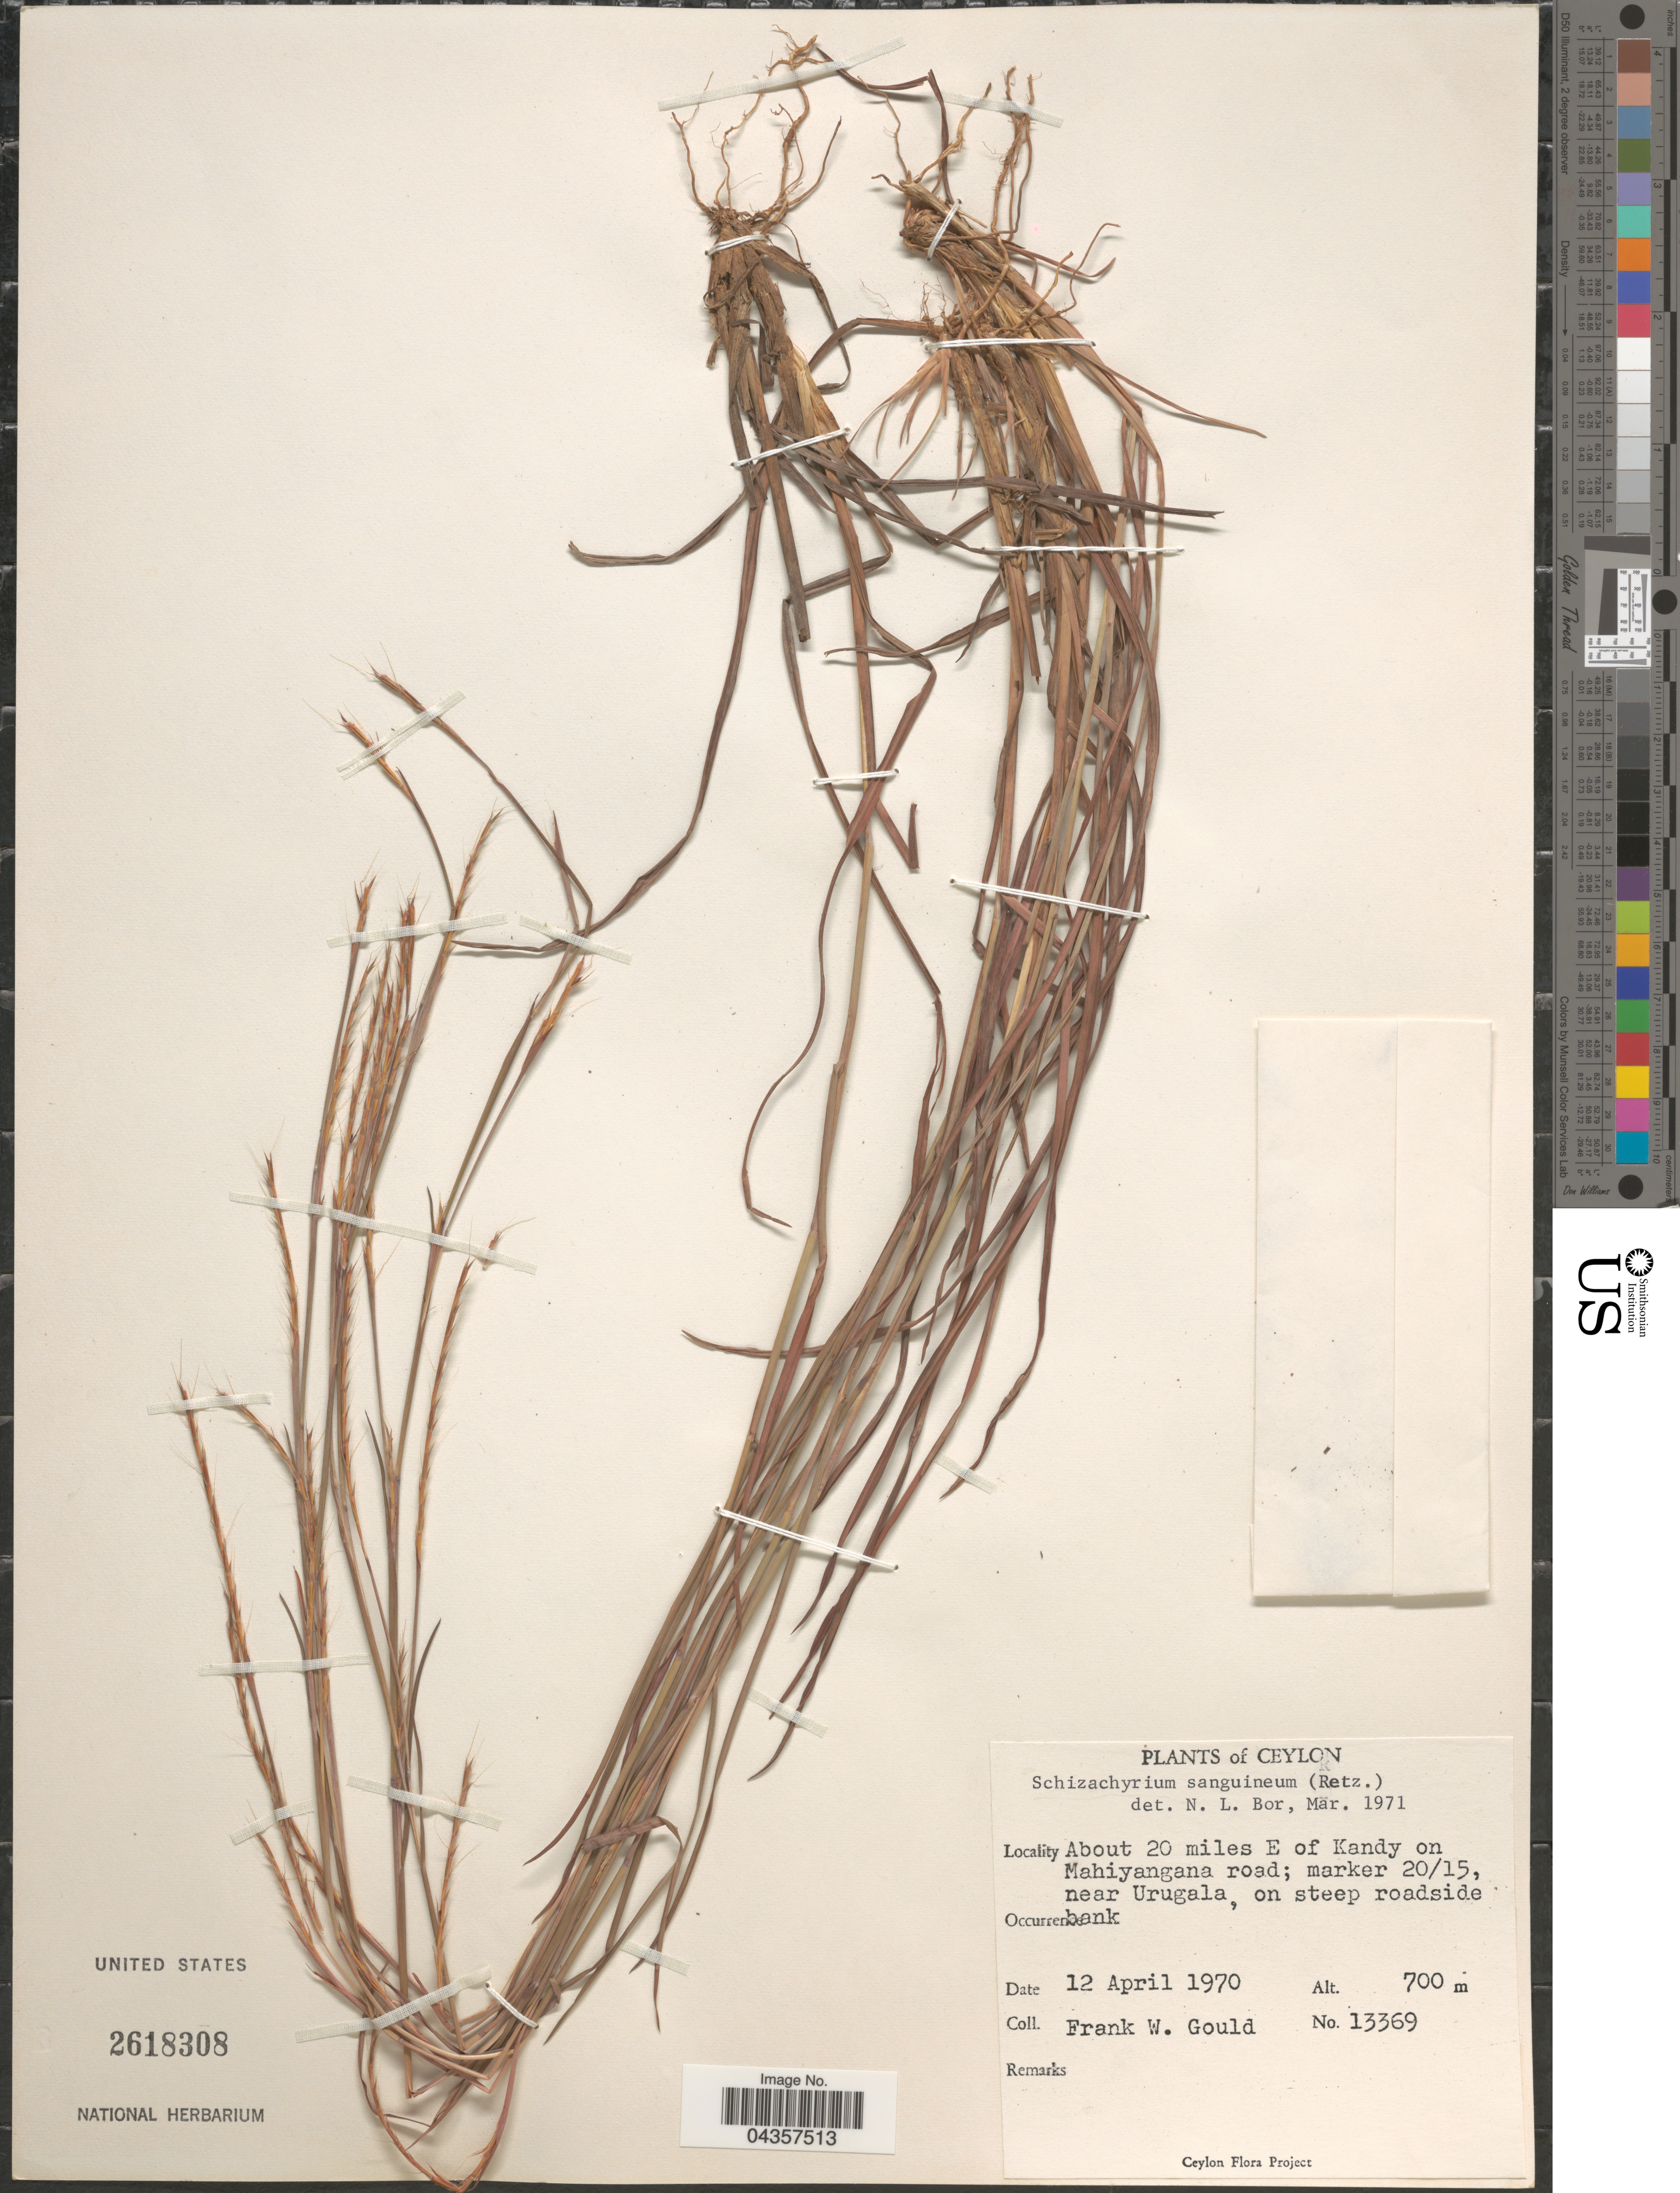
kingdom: Plantae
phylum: Tracheophyta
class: Liliopsida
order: Poales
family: Poaceae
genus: Schizachyrium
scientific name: Schizachyrium sanguineum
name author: (Retz.) Alston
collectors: F. W. Gould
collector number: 13369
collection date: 1970-04-12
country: Sri Lanka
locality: Ceylon. About 20 miles E of Kandy on Mahiyangana road; marker 20/15 near Urugala, on steep roadside.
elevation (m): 700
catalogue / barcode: US 2618308